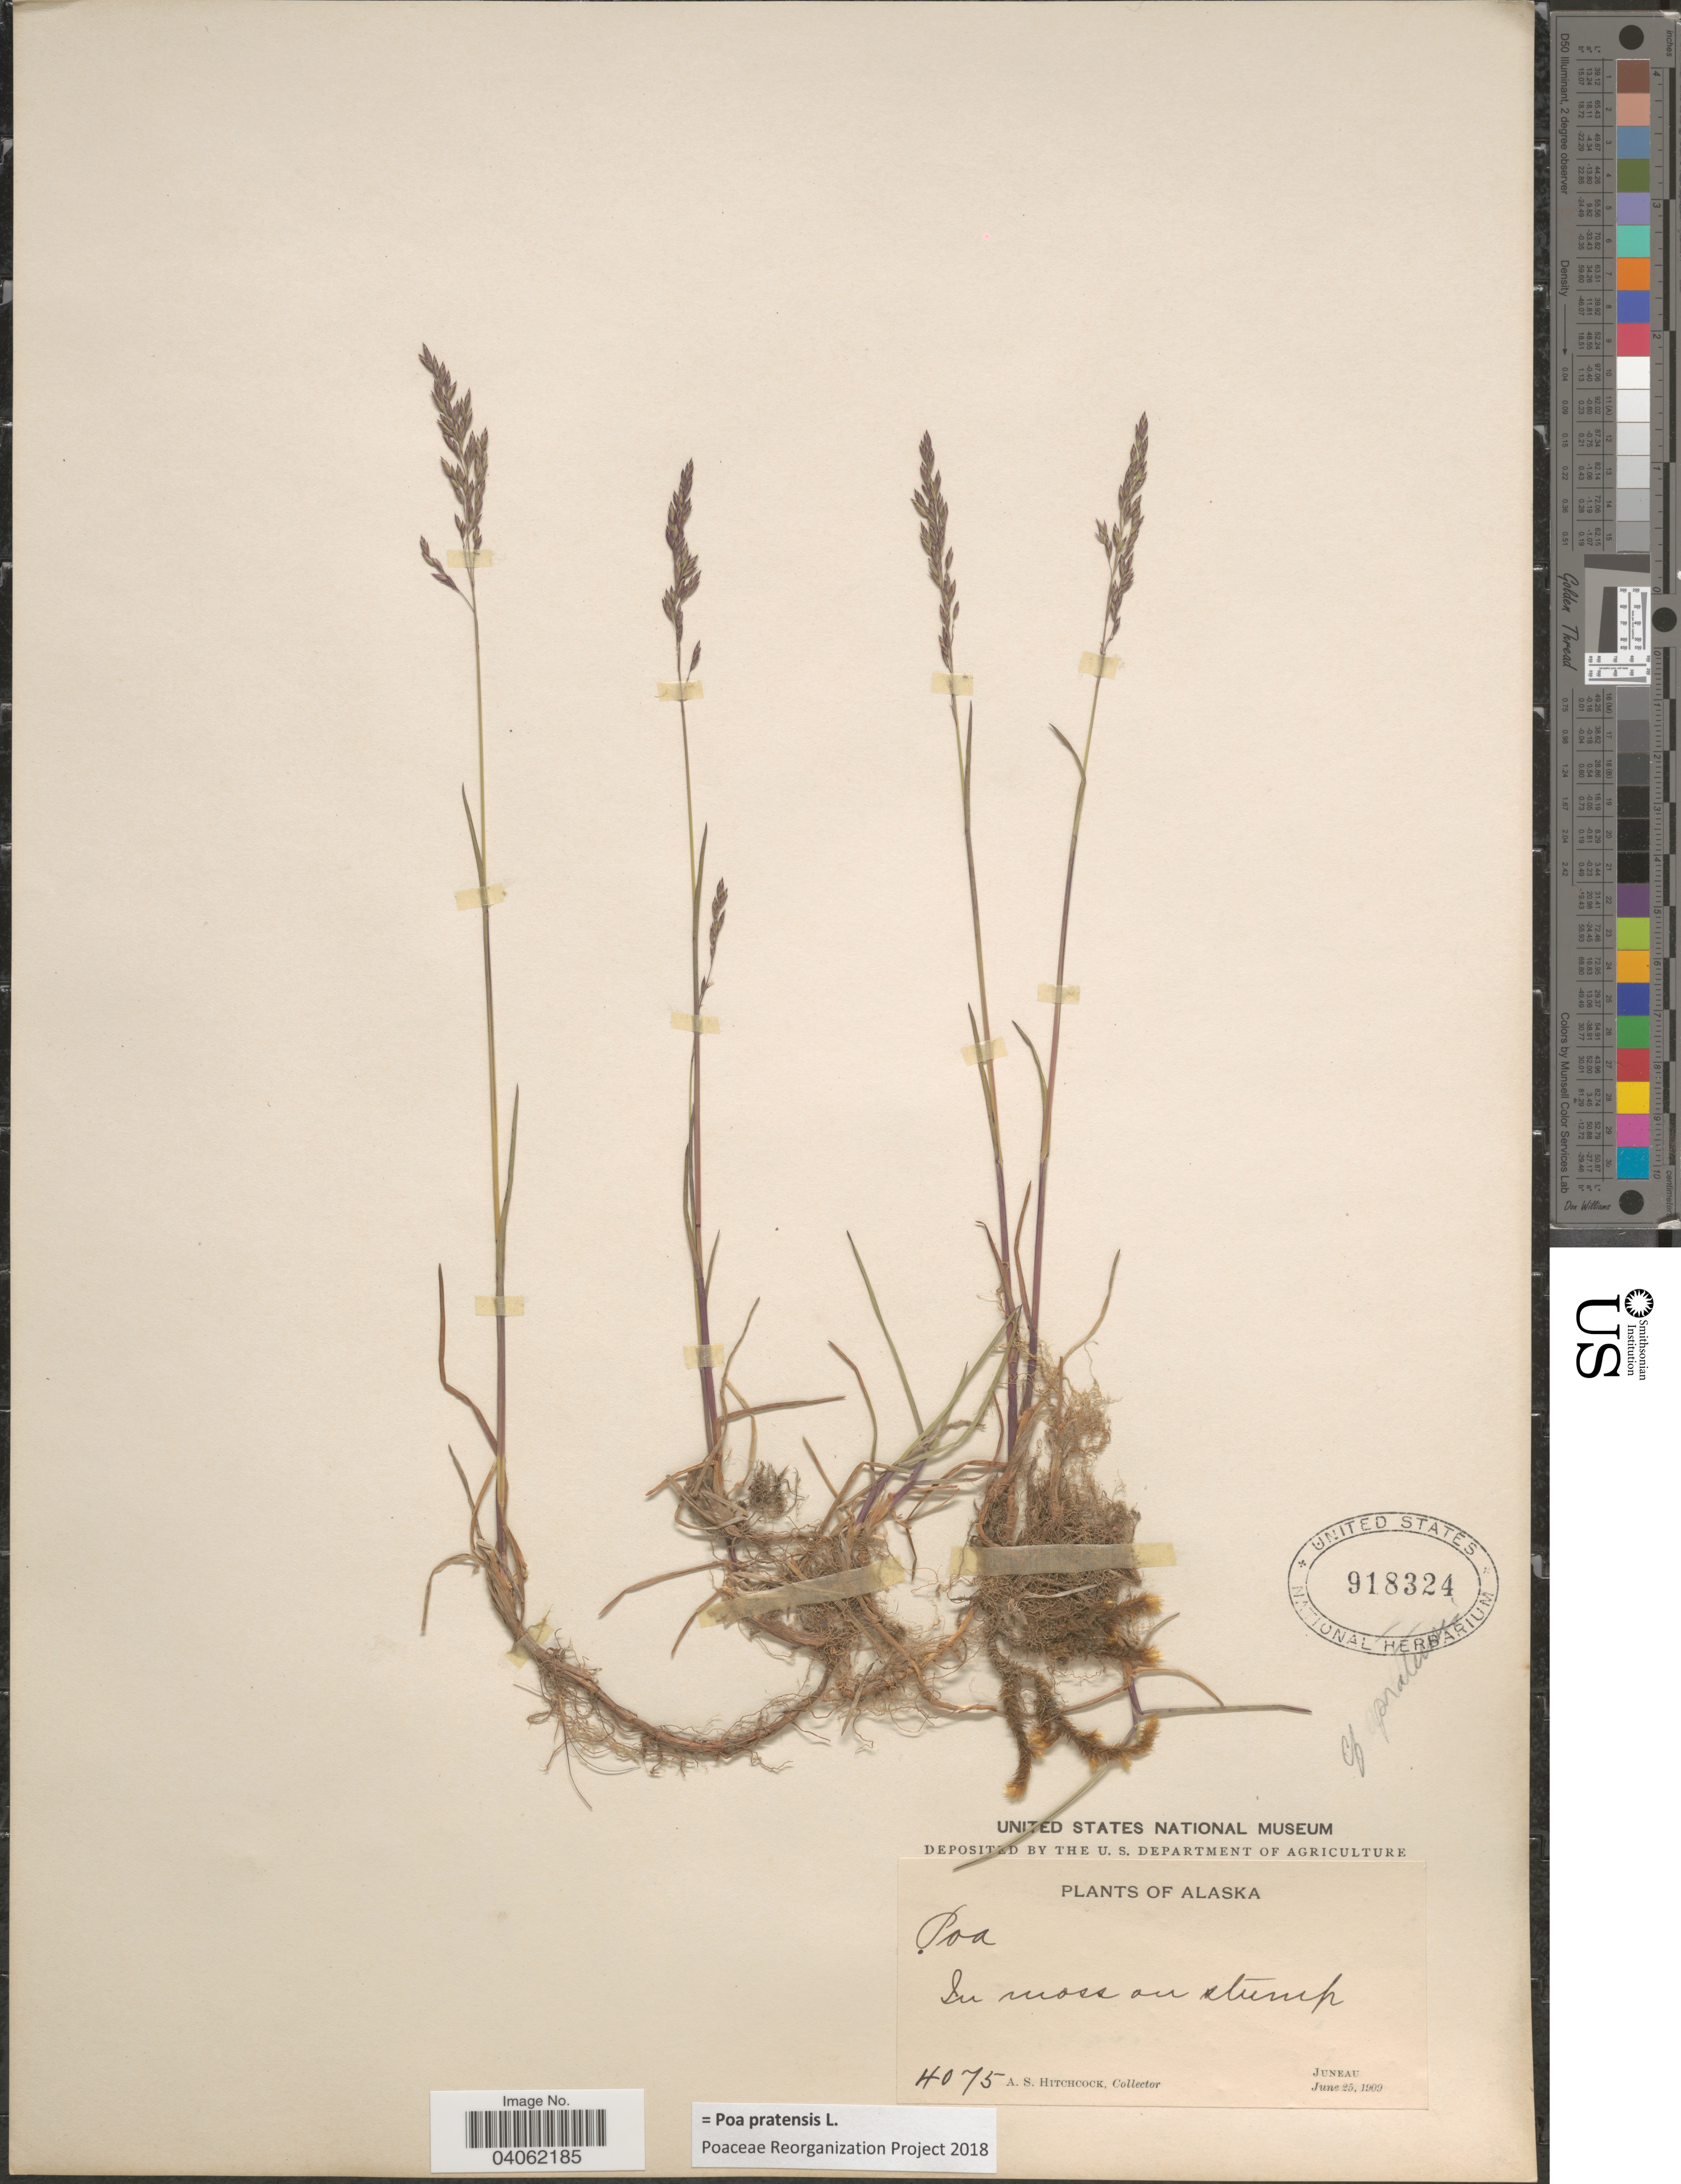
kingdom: Plantae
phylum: Tracheophyta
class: Liliopsida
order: Poales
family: Poaceae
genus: Poa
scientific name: Poa pratensis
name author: L.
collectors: A. S. Hitchcock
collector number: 4075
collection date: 1909-06-25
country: United States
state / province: Alaska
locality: Juneau.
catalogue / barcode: US 918324